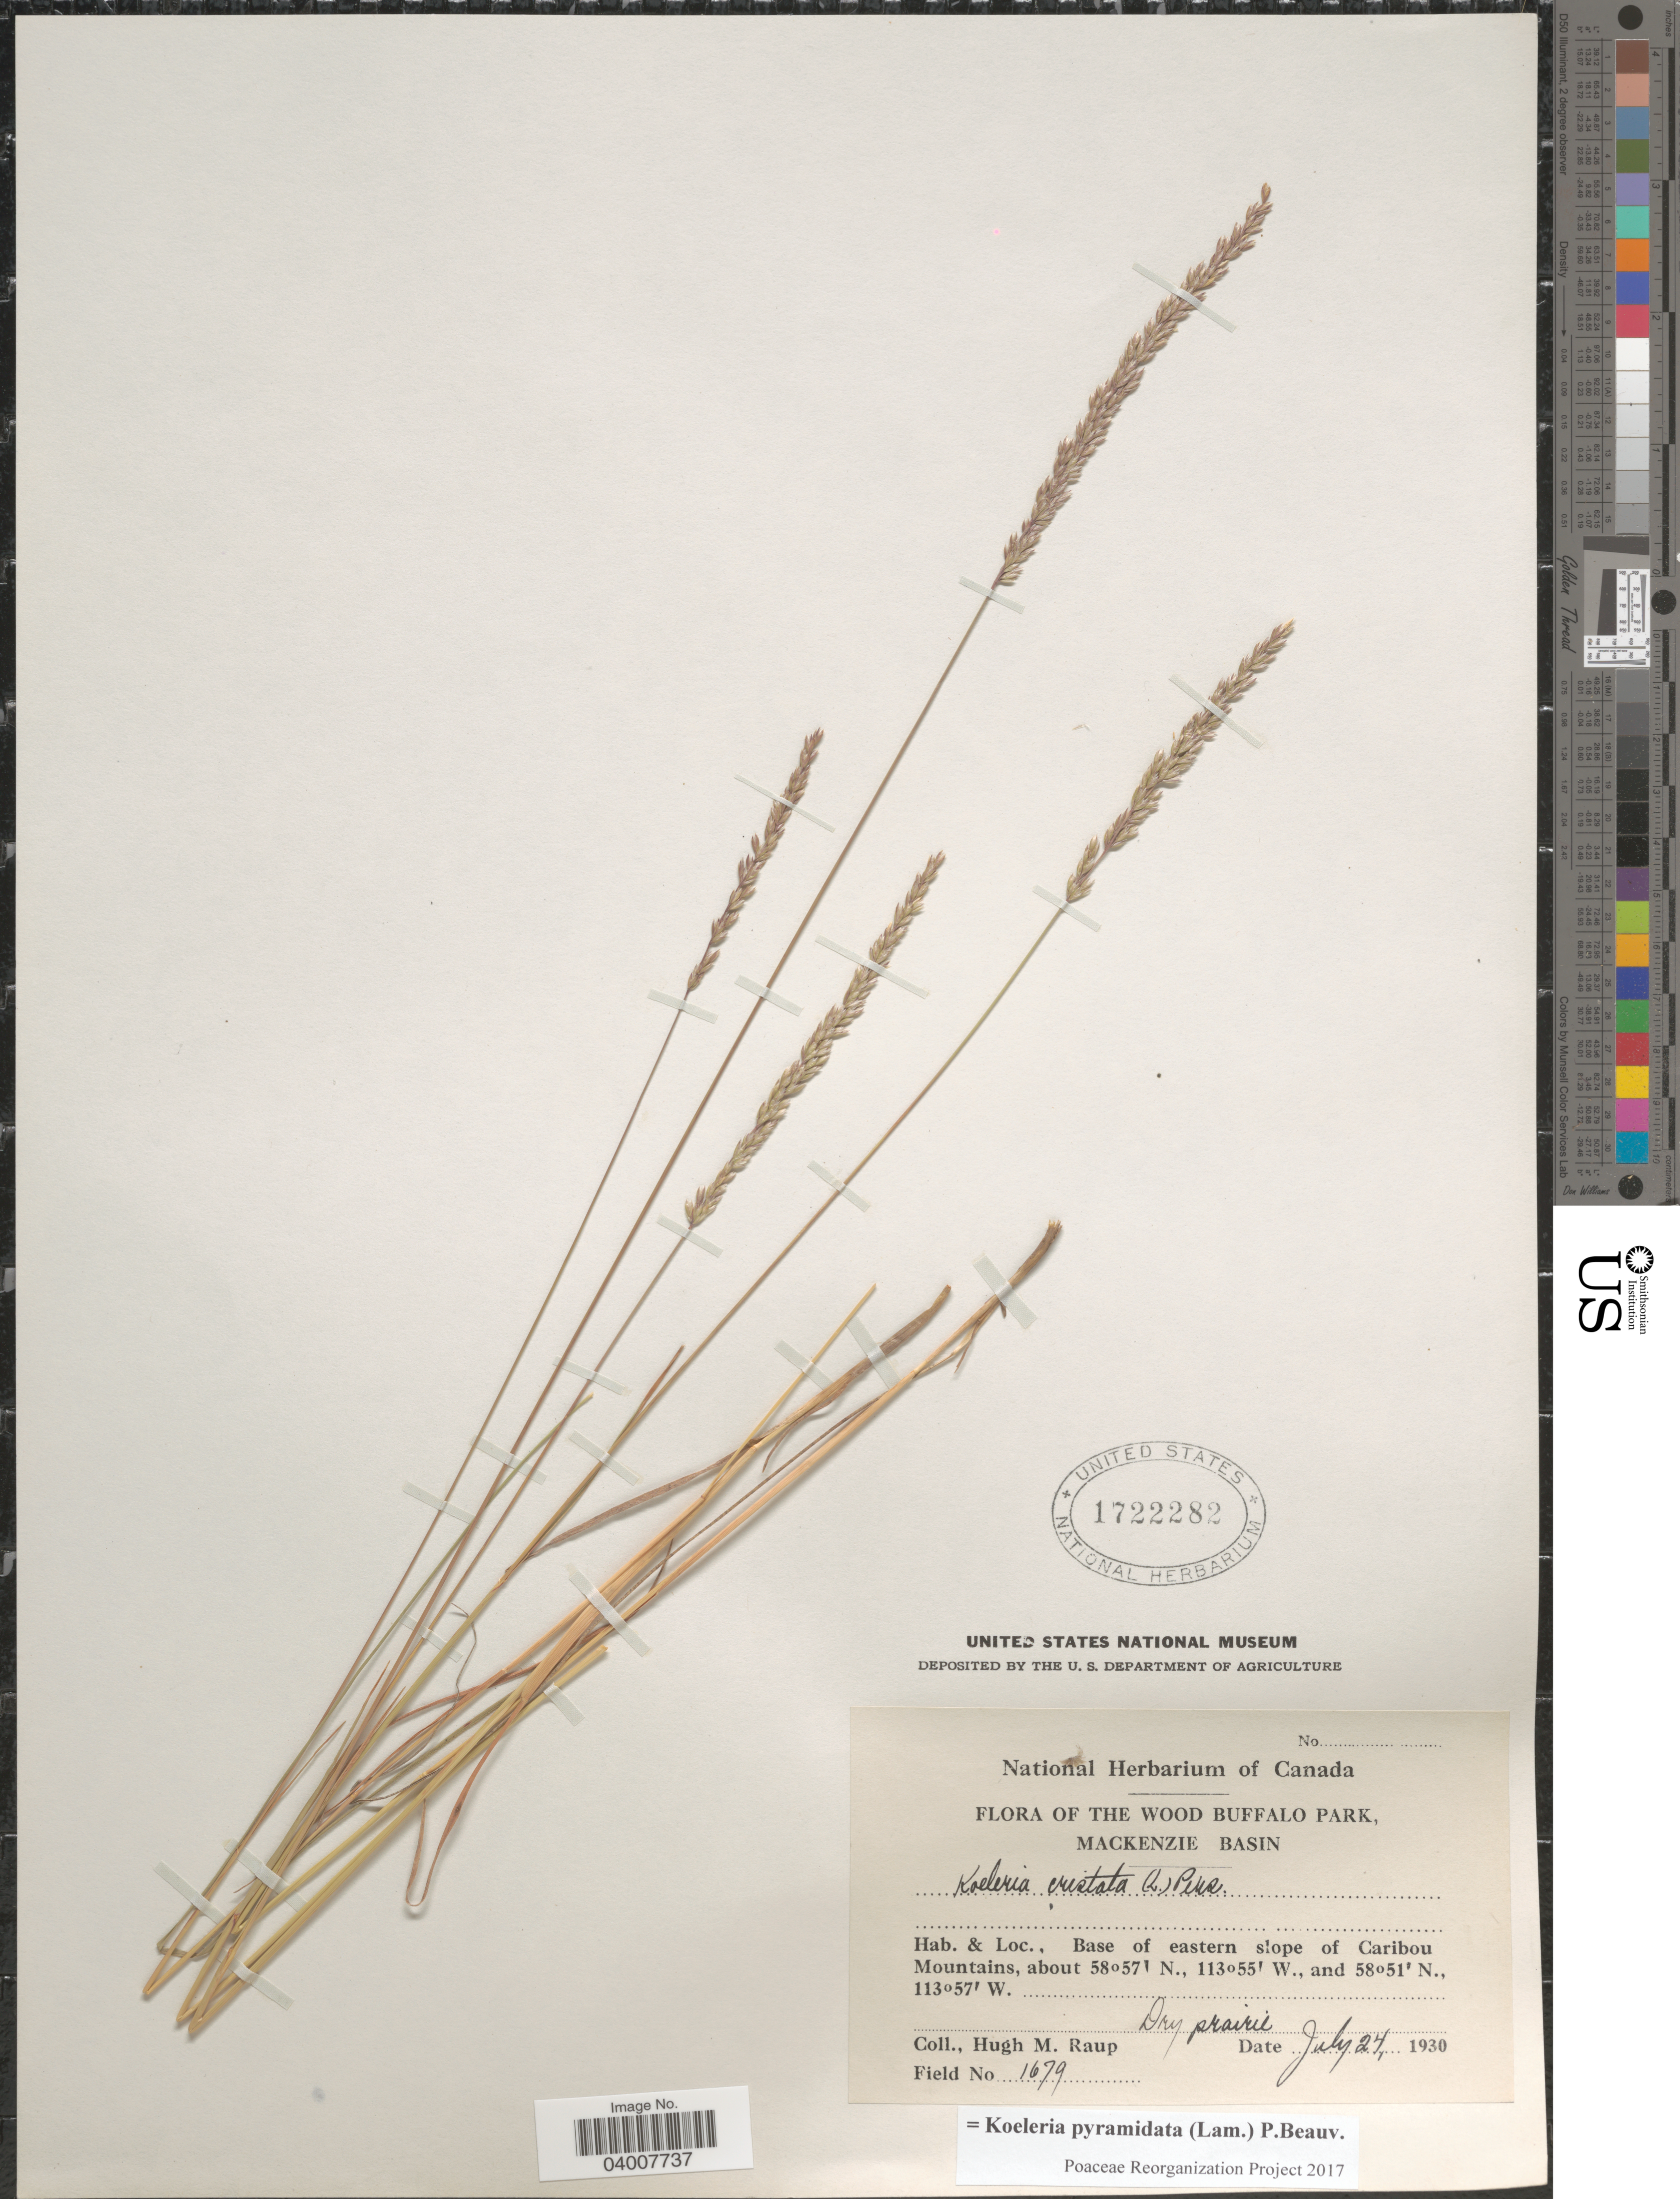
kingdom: Plantae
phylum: Tracheophyta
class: Liliopsida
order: Poales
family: Poaceae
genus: Koeleria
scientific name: Koeleria pyramidata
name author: (Lam.) P. Beauv.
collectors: H. Raup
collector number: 1679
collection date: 1930-07-24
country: Canada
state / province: Alberta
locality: The Wood Buffalo Park, Mackenzie Basin. Base of eastern slope of Caribou Mountains.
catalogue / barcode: US 1722282